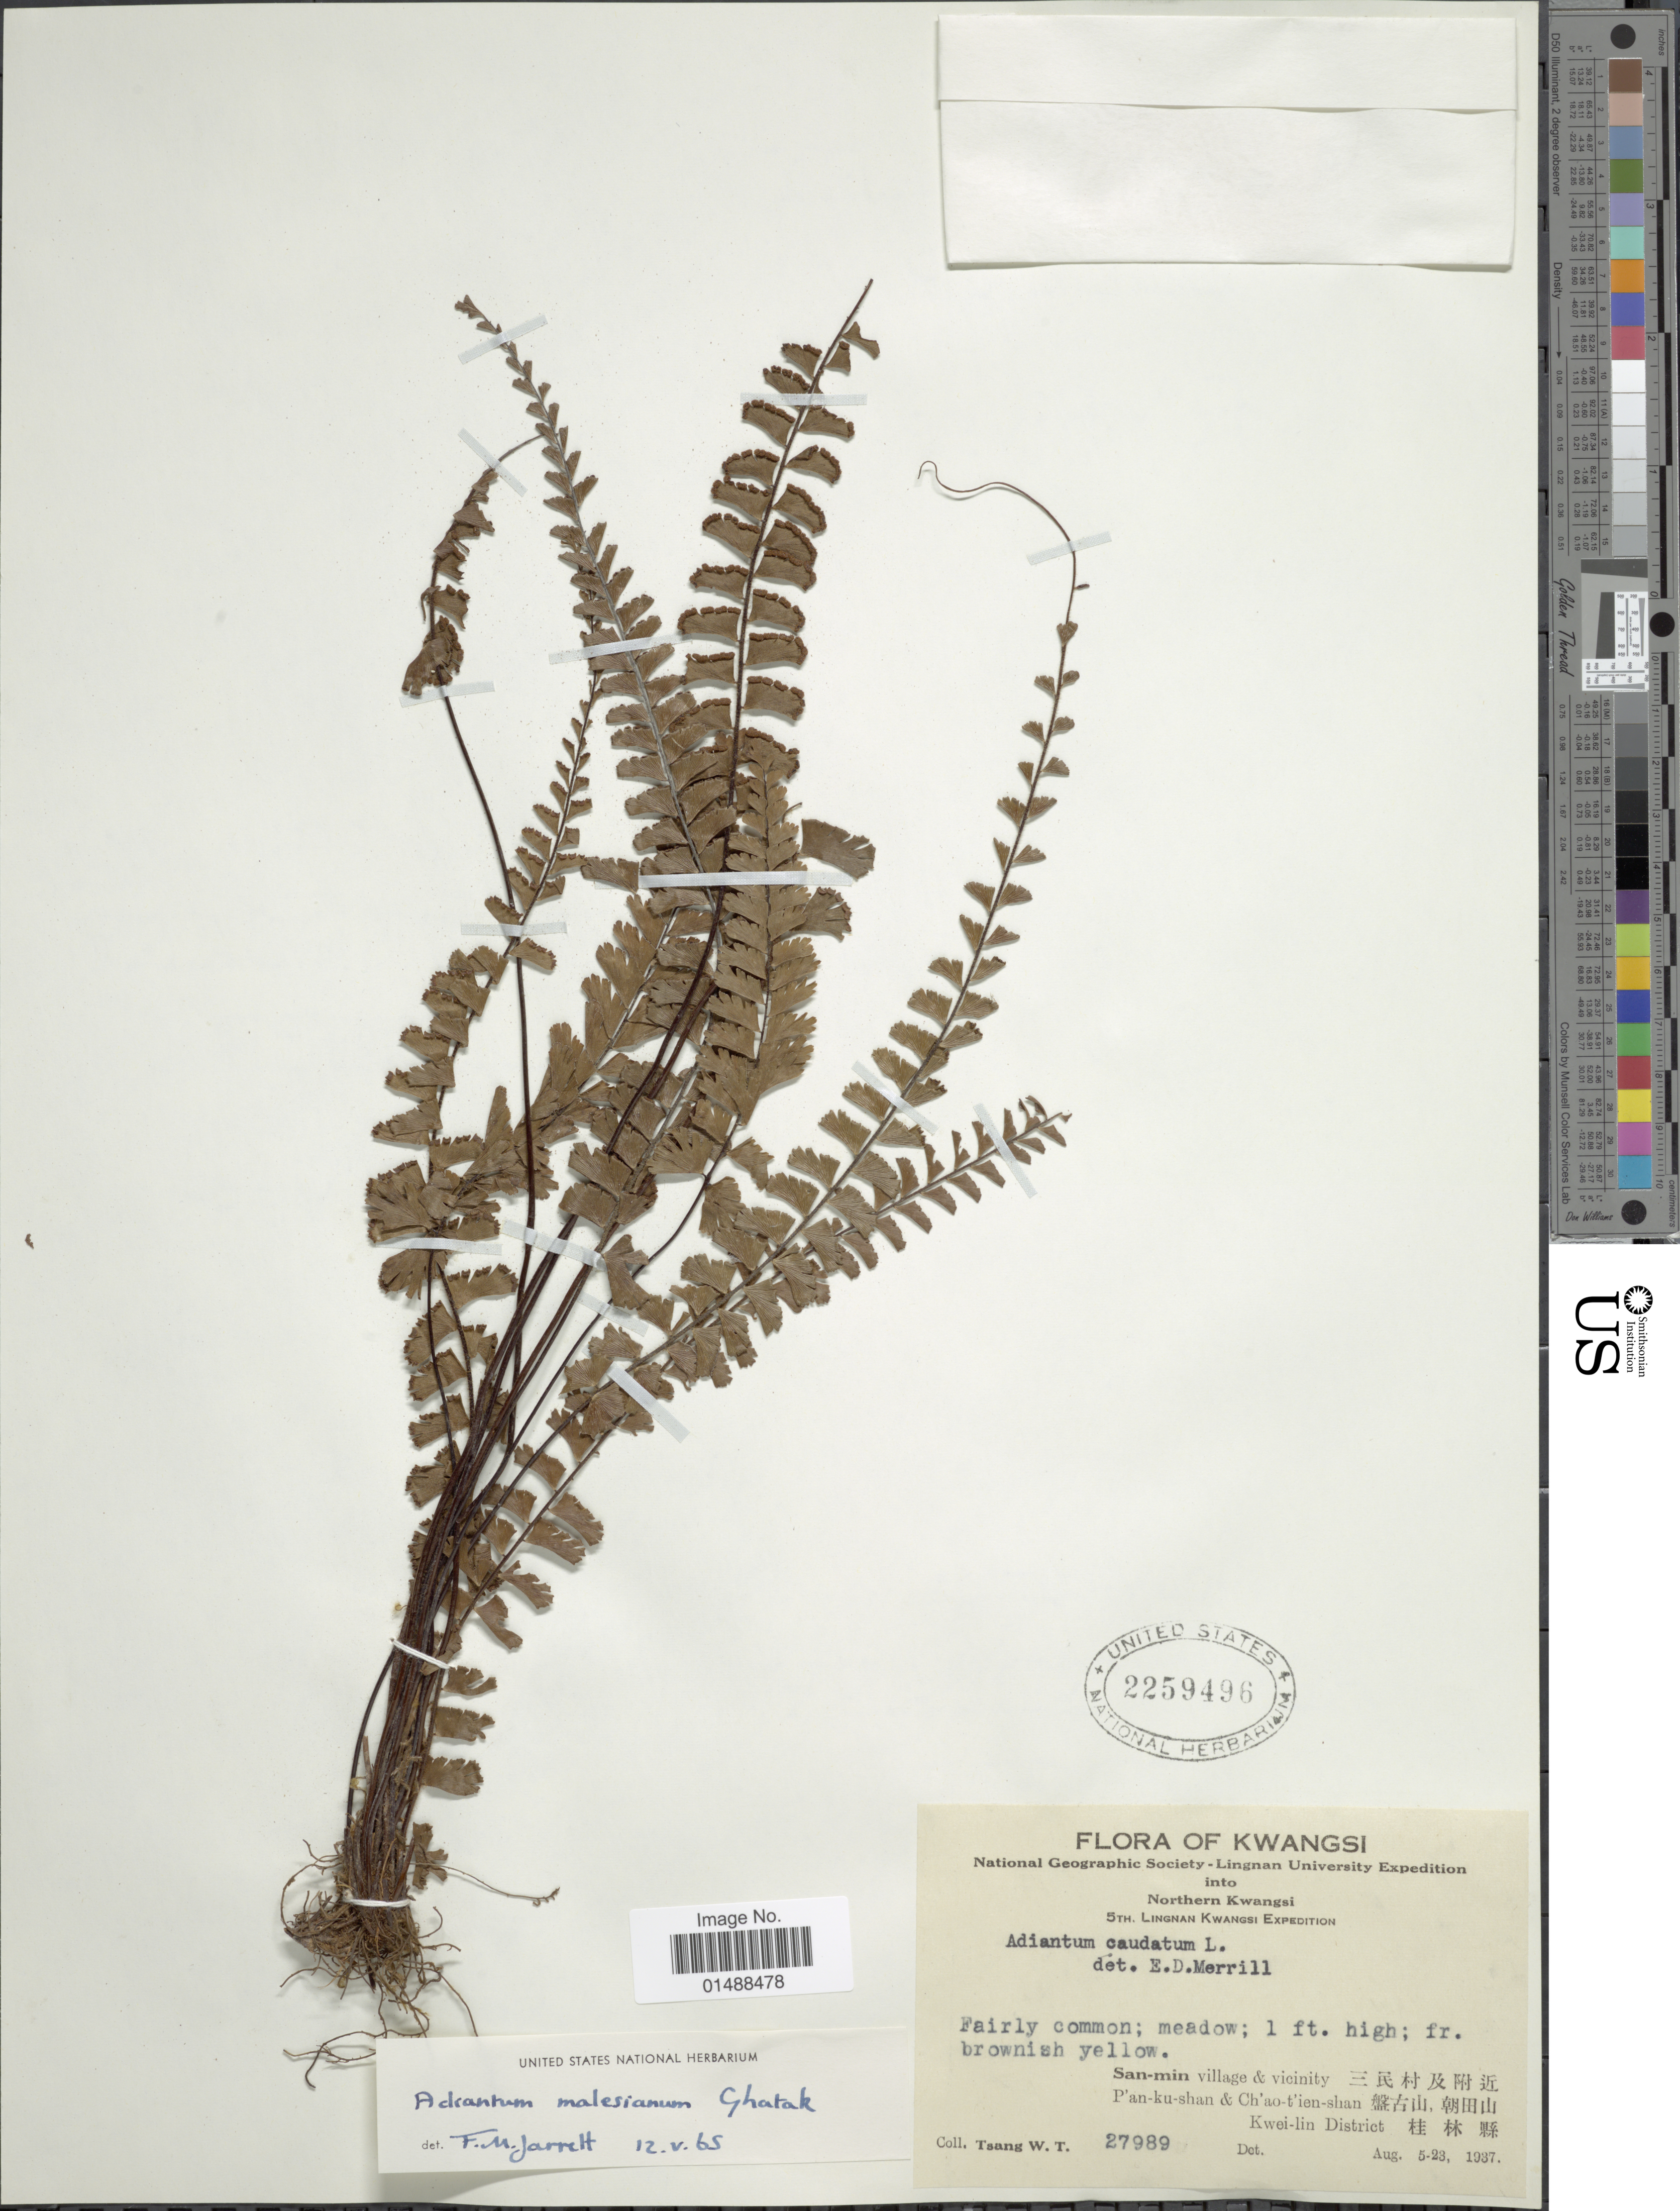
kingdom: Plantae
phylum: Tracheophyta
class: Polypodiopsida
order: Polypodiales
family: Pteridaceae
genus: Adiantum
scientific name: Adiantum malesianum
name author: J. Ghatak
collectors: W. T. Tsang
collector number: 27989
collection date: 1937-08-05/1937-08-23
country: China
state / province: Guangxi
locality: Kwangsi, San-min village and vicinity, P'an-ku-shan & Ch'ao-t'ien-shan, Kwei-lin District.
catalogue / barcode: US 2259496